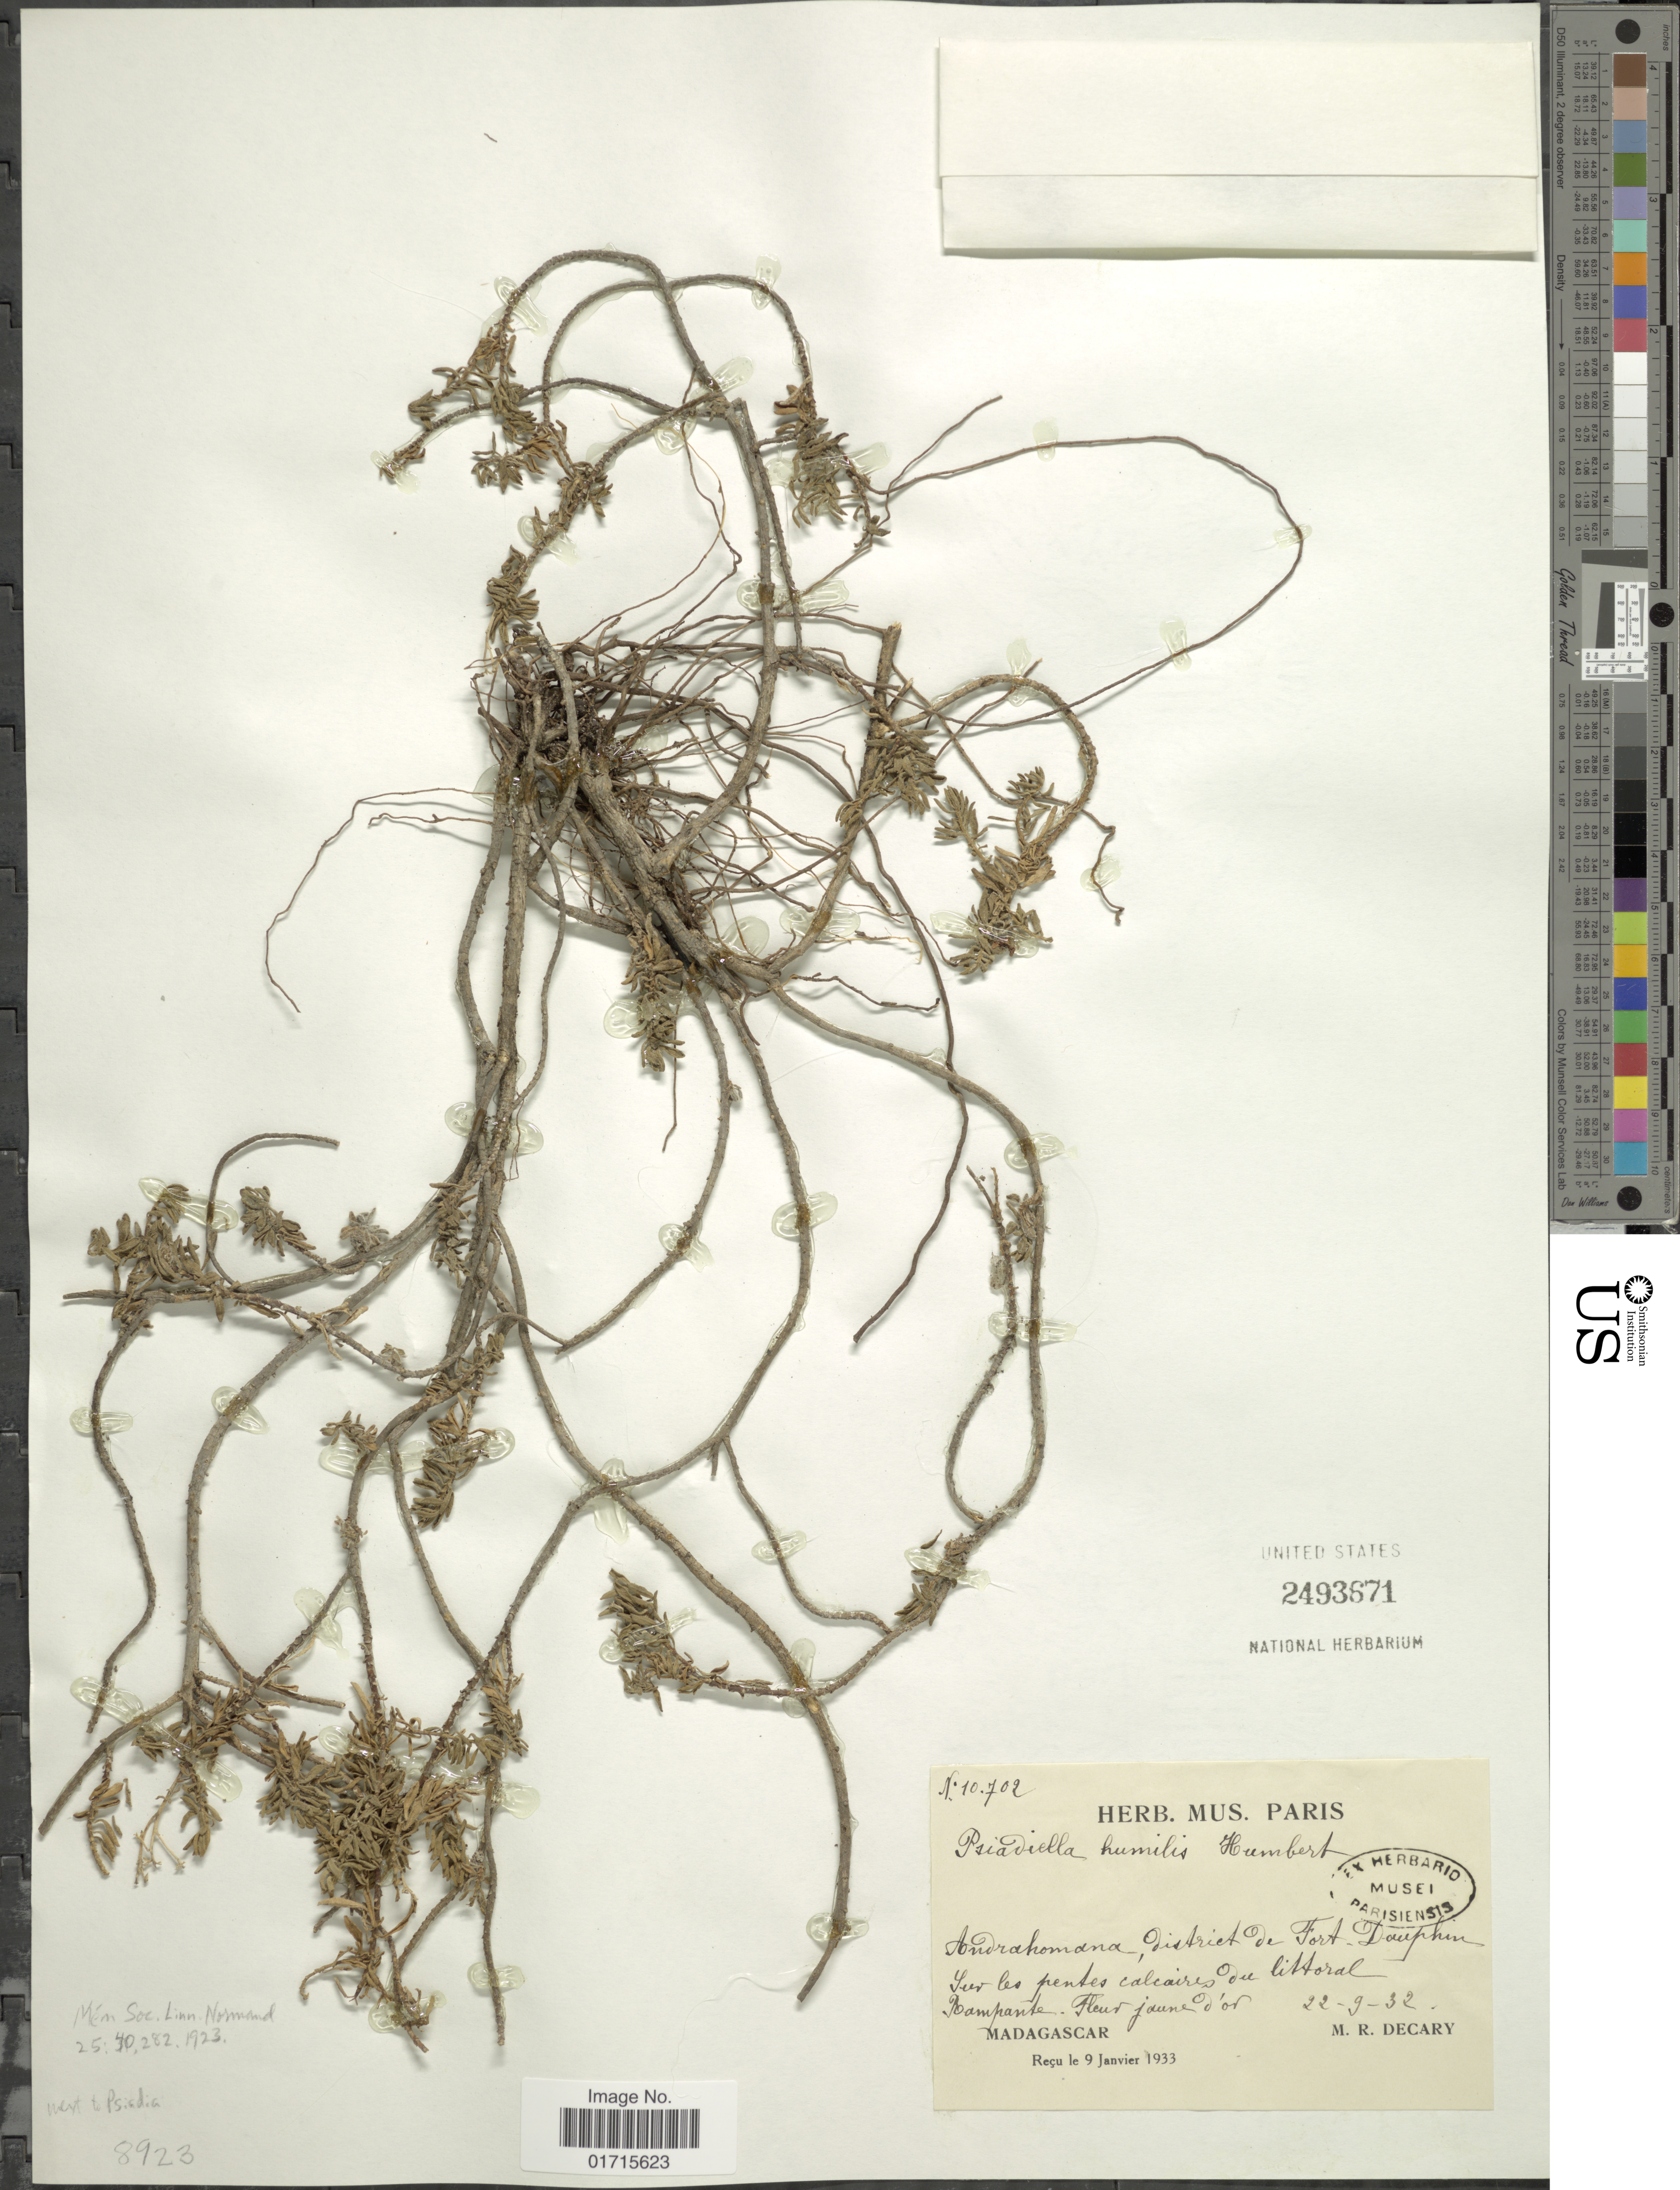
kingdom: Plantae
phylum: Tracheophyta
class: Magnoliopsida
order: Asterales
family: Asteraceae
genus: Psiadia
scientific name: Psiadia humilis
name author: (Humbert) G.L. Nesom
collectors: R. Decary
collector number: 10702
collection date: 1933-01-09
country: Madagascar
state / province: Anosy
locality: Andrahomana, district de Fort-Dauphin [Tôlanaro district], Madagascar. Sur les pentes calcaires du littoral rampante [on the limestone slopes of the creeping coastline].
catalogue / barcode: US 2493671